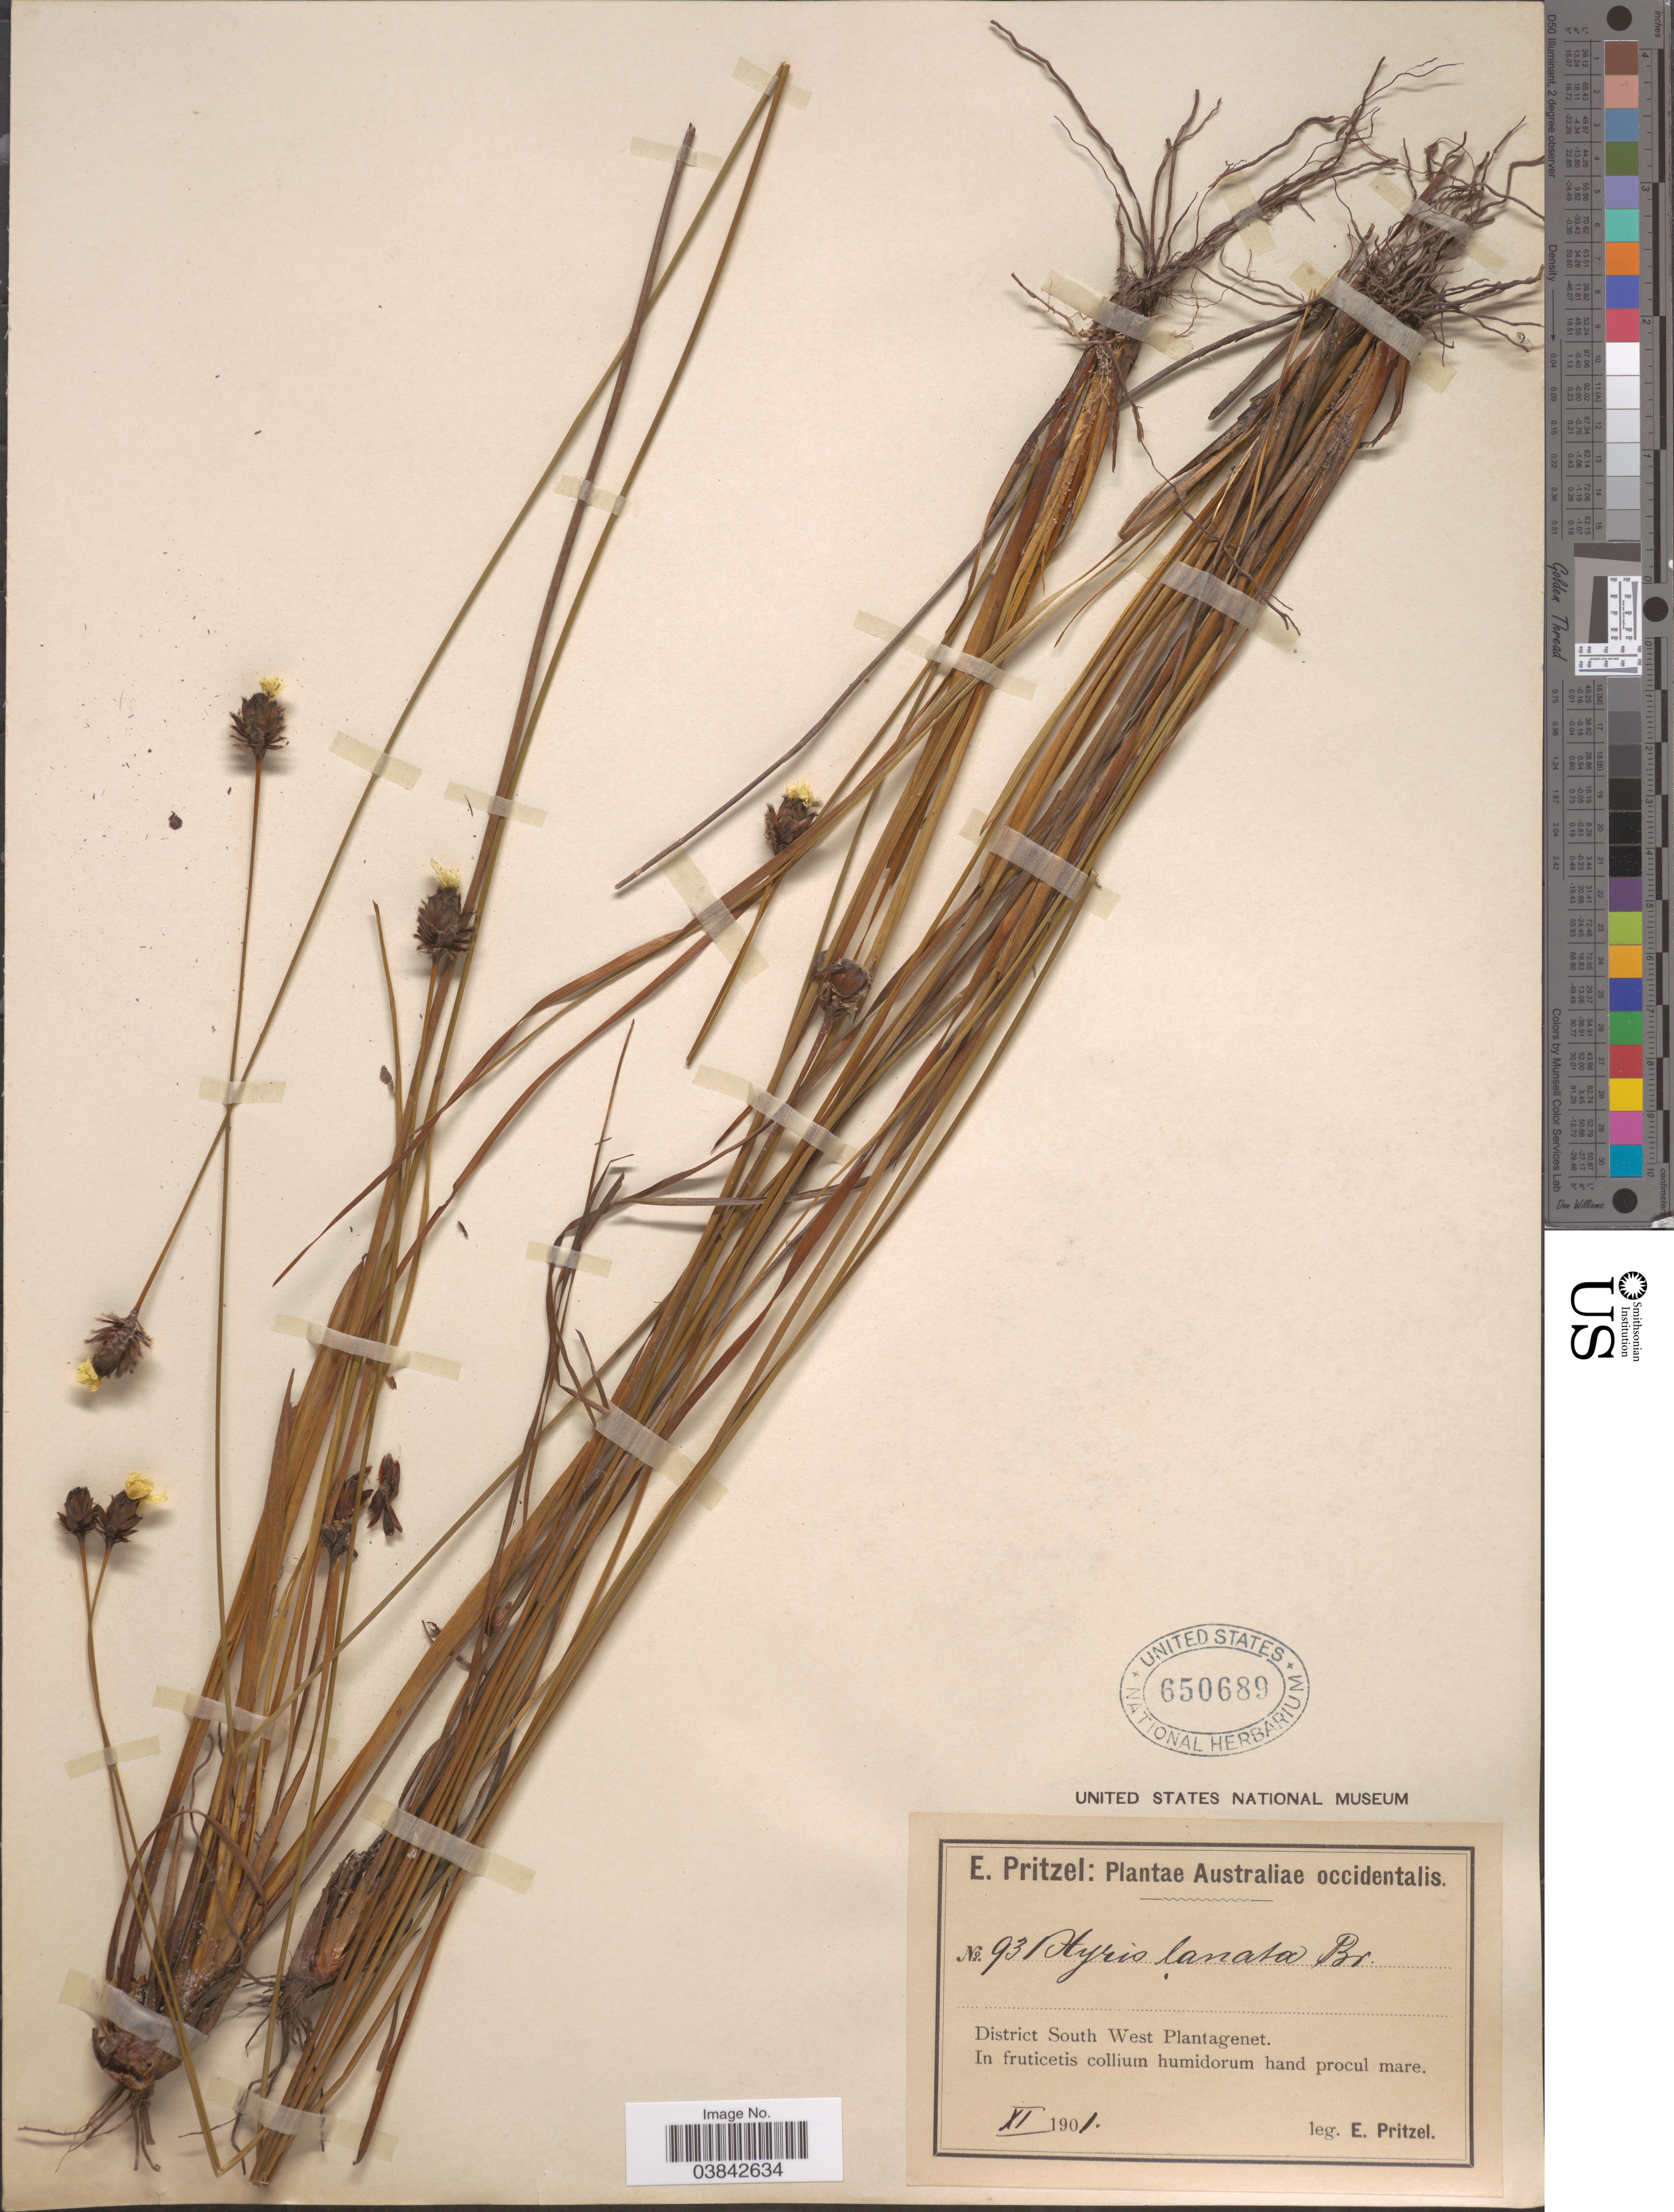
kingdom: Plantae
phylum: Tracheophyta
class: Liliopsida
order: Poales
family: Xyridaceae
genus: Xyris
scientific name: Xyris lanata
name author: R. Br.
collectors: E. G. Pritzel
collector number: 93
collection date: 1901-11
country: Australia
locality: Australiae occidentalis. District South West Plantagenet.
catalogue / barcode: US 650689